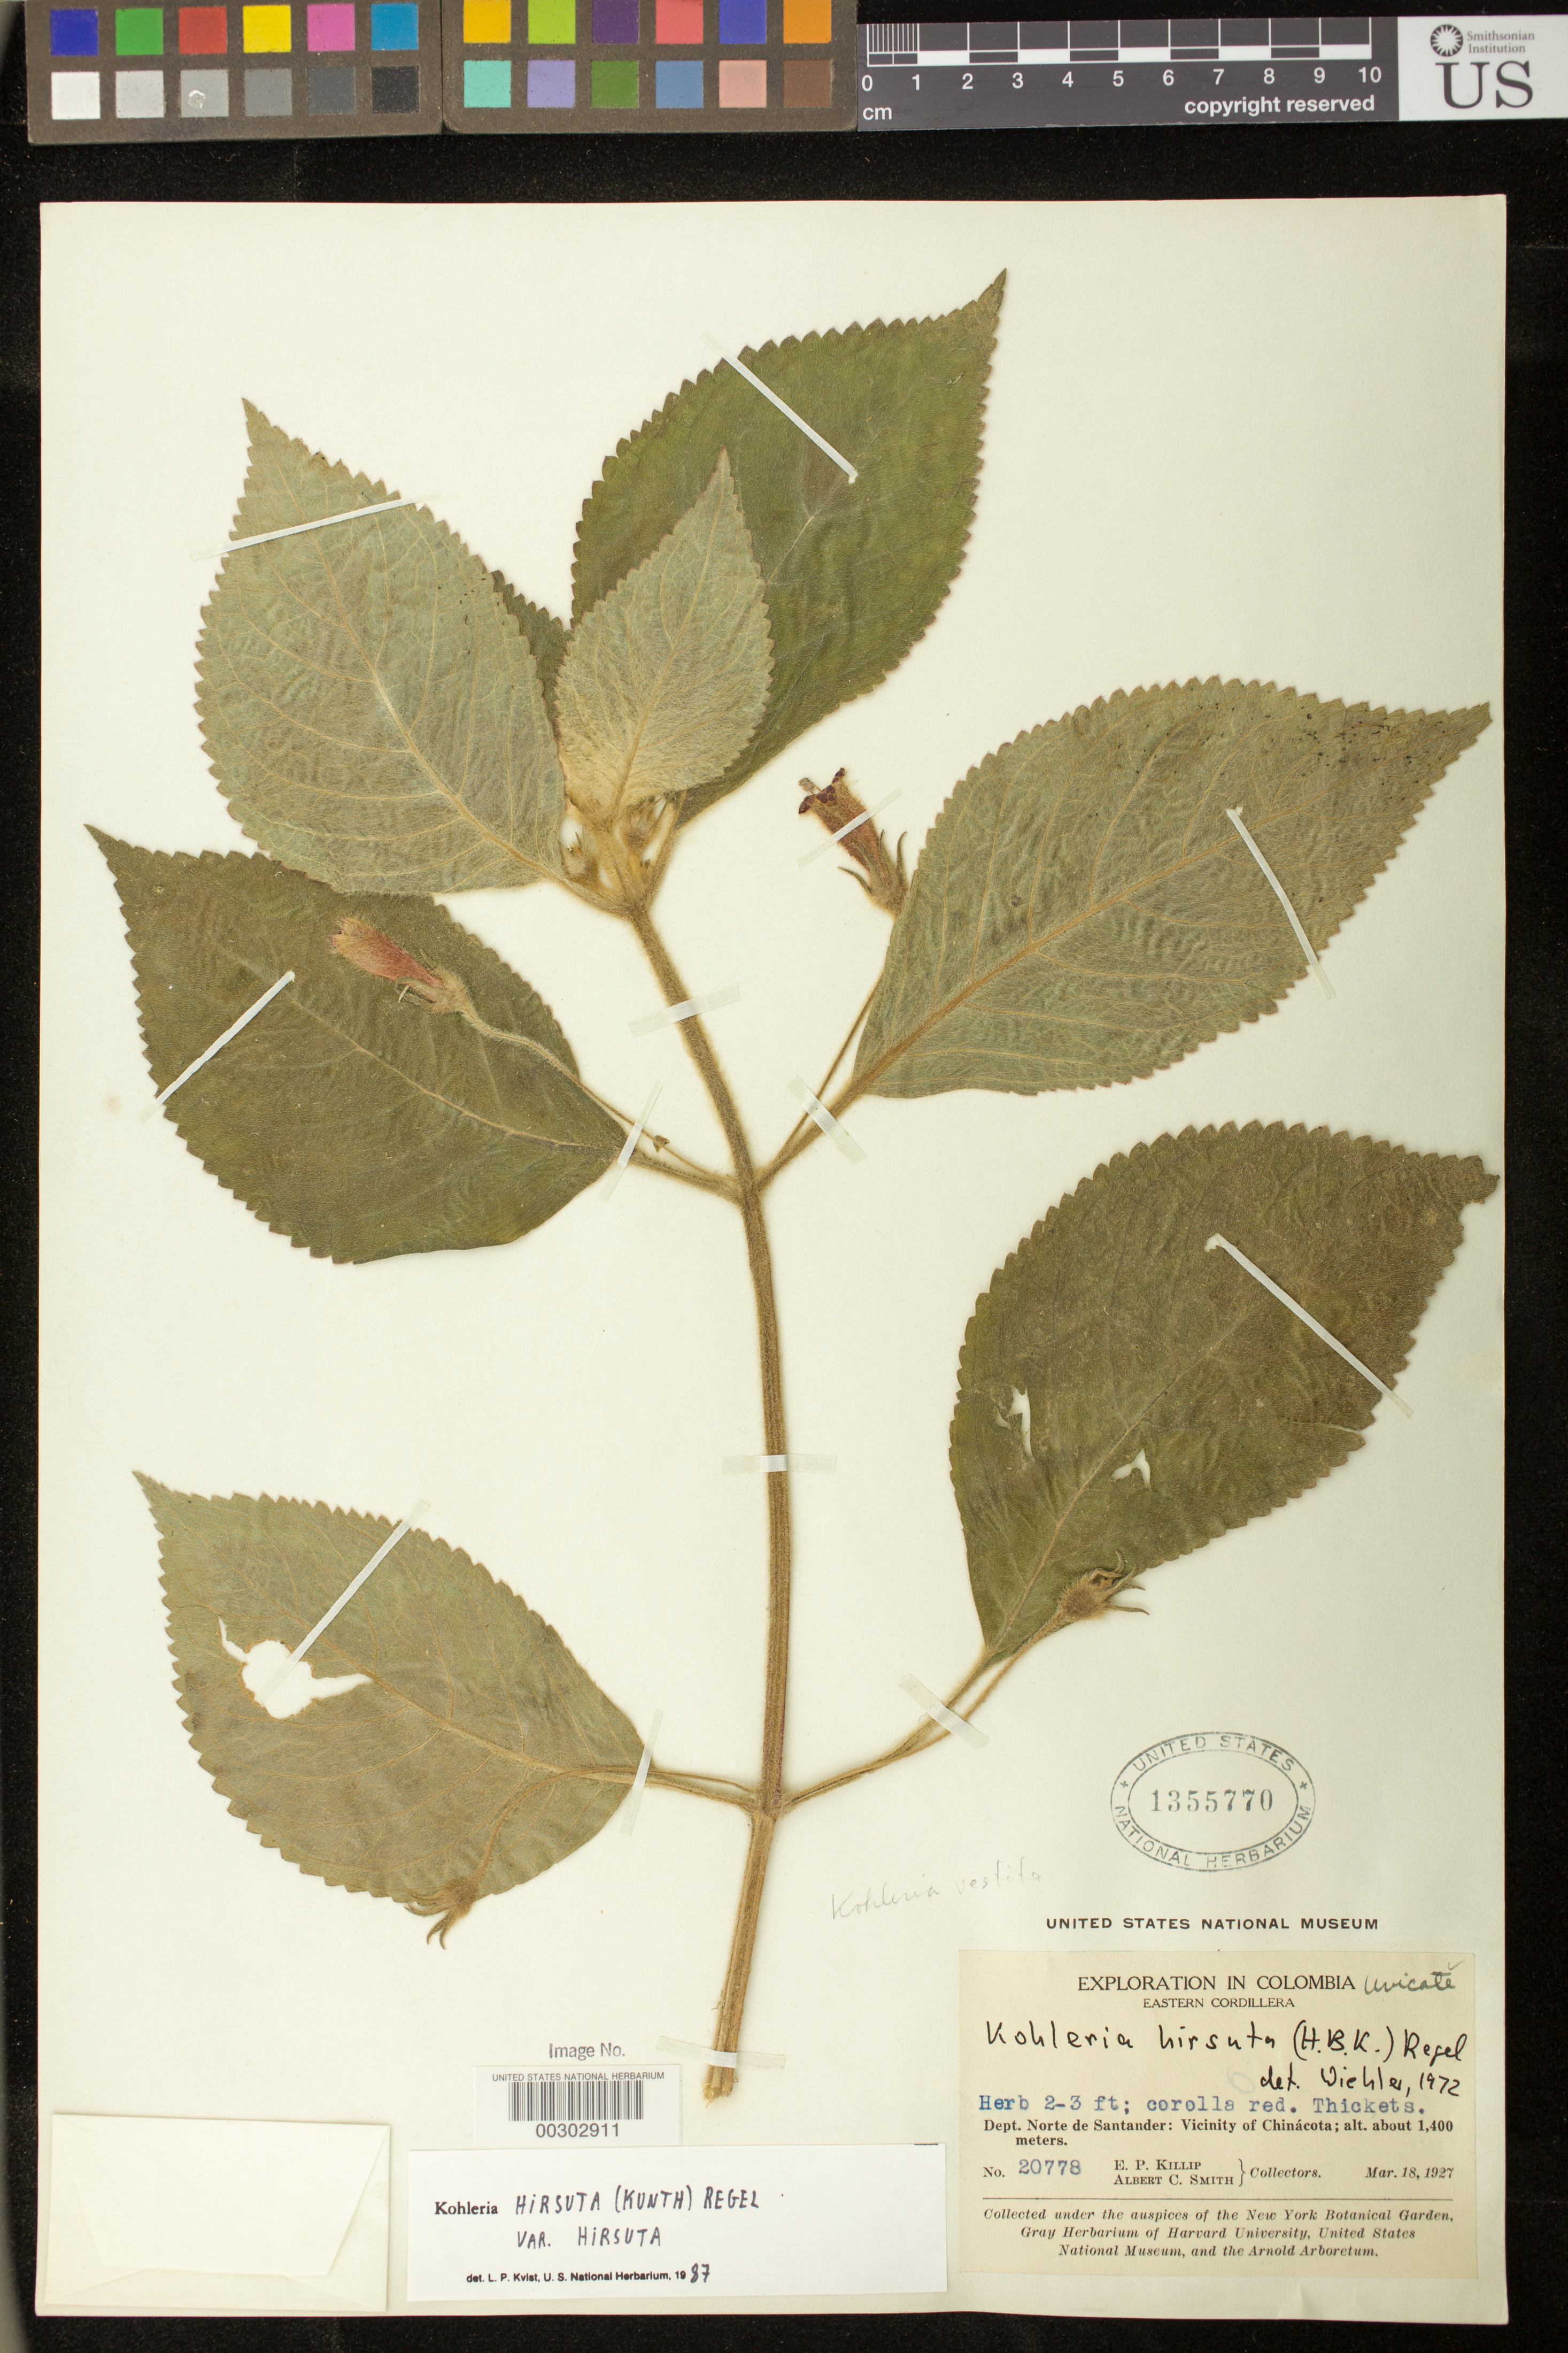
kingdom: Plantae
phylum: Tracheophyta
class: Magnoliopsida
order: Lamiales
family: Gesneriaceae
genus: Kohleria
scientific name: Kohleria hirsuta var. hirsuta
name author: (Kunth) Regel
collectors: E. P. Killip & A. C. Smith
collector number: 20778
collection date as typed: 18 Mar 1927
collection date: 1927-03-18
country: Colombia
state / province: Magdalena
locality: Vicinity of Chinacota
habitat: Thickets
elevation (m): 1400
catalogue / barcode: US 1355770